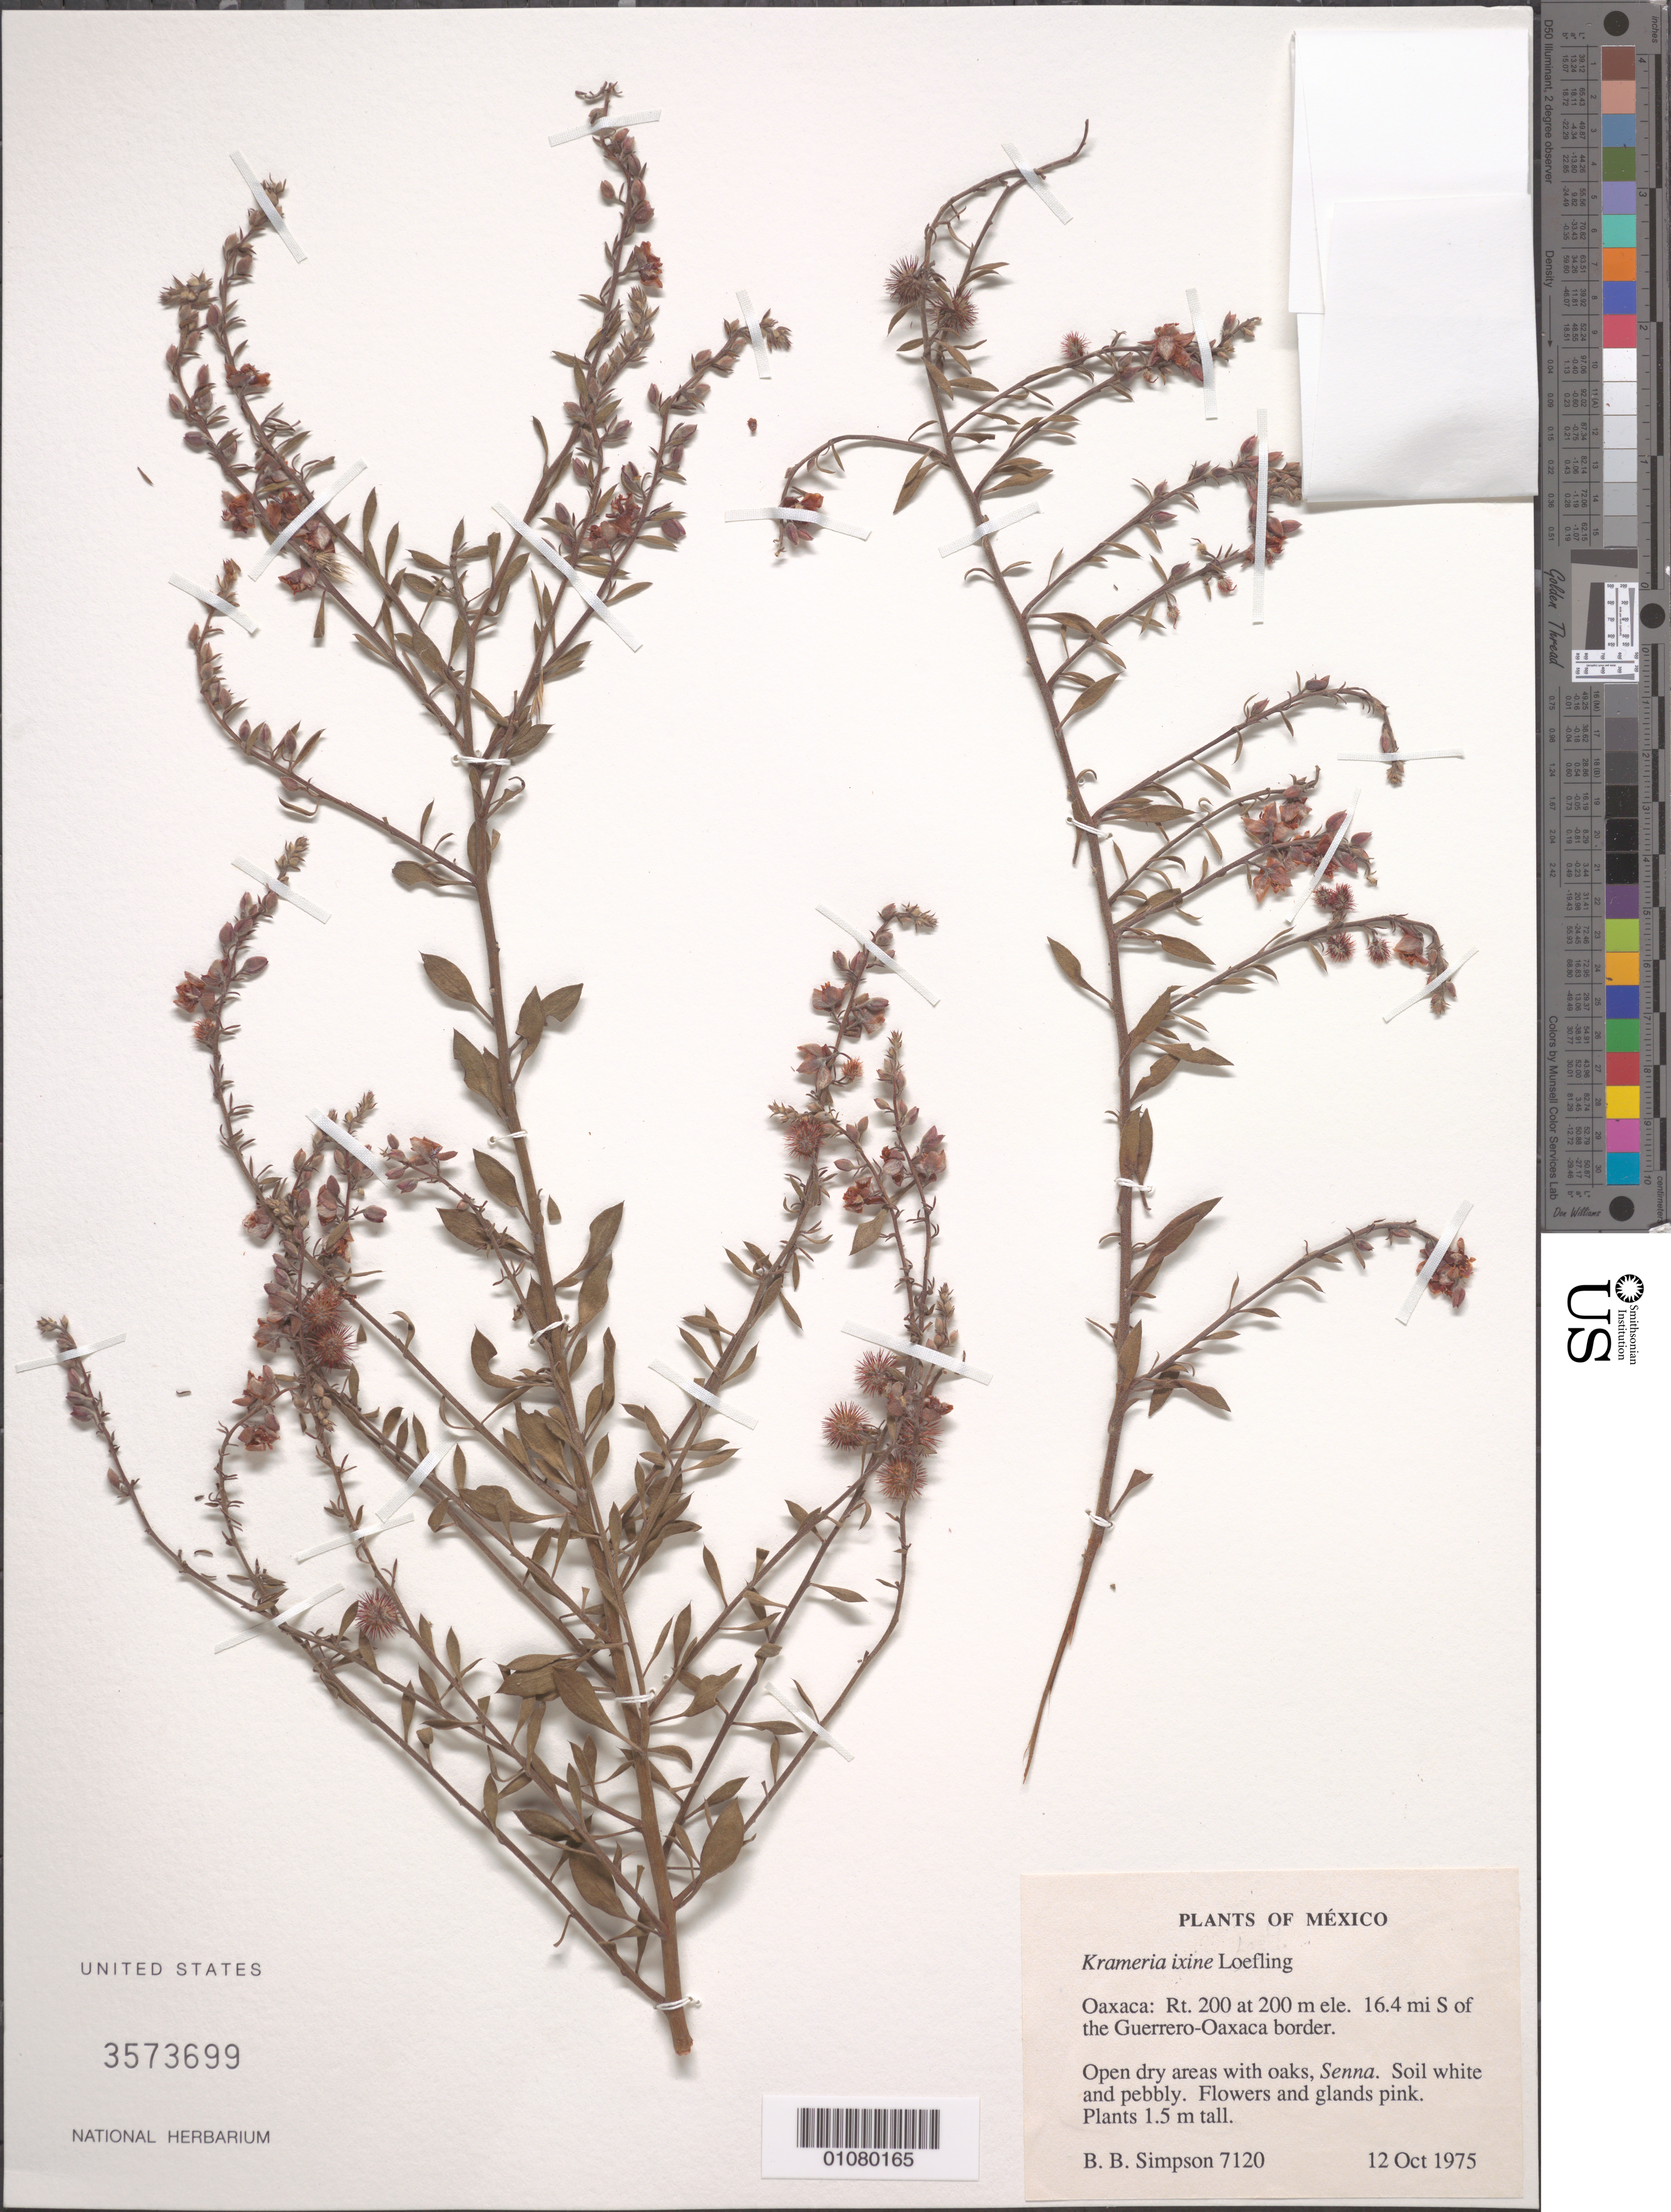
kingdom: Plantae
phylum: Tracheophyta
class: Magnoliopsida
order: Zygophyllales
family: Krameriaceae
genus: Krameria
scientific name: Krameria ixine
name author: L.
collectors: B. B. Simpson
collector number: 7120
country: Mexico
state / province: Oaxaca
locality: Rt 200 S of the Guerro-Oaxaca border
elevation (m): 200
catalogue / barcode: US 3573699